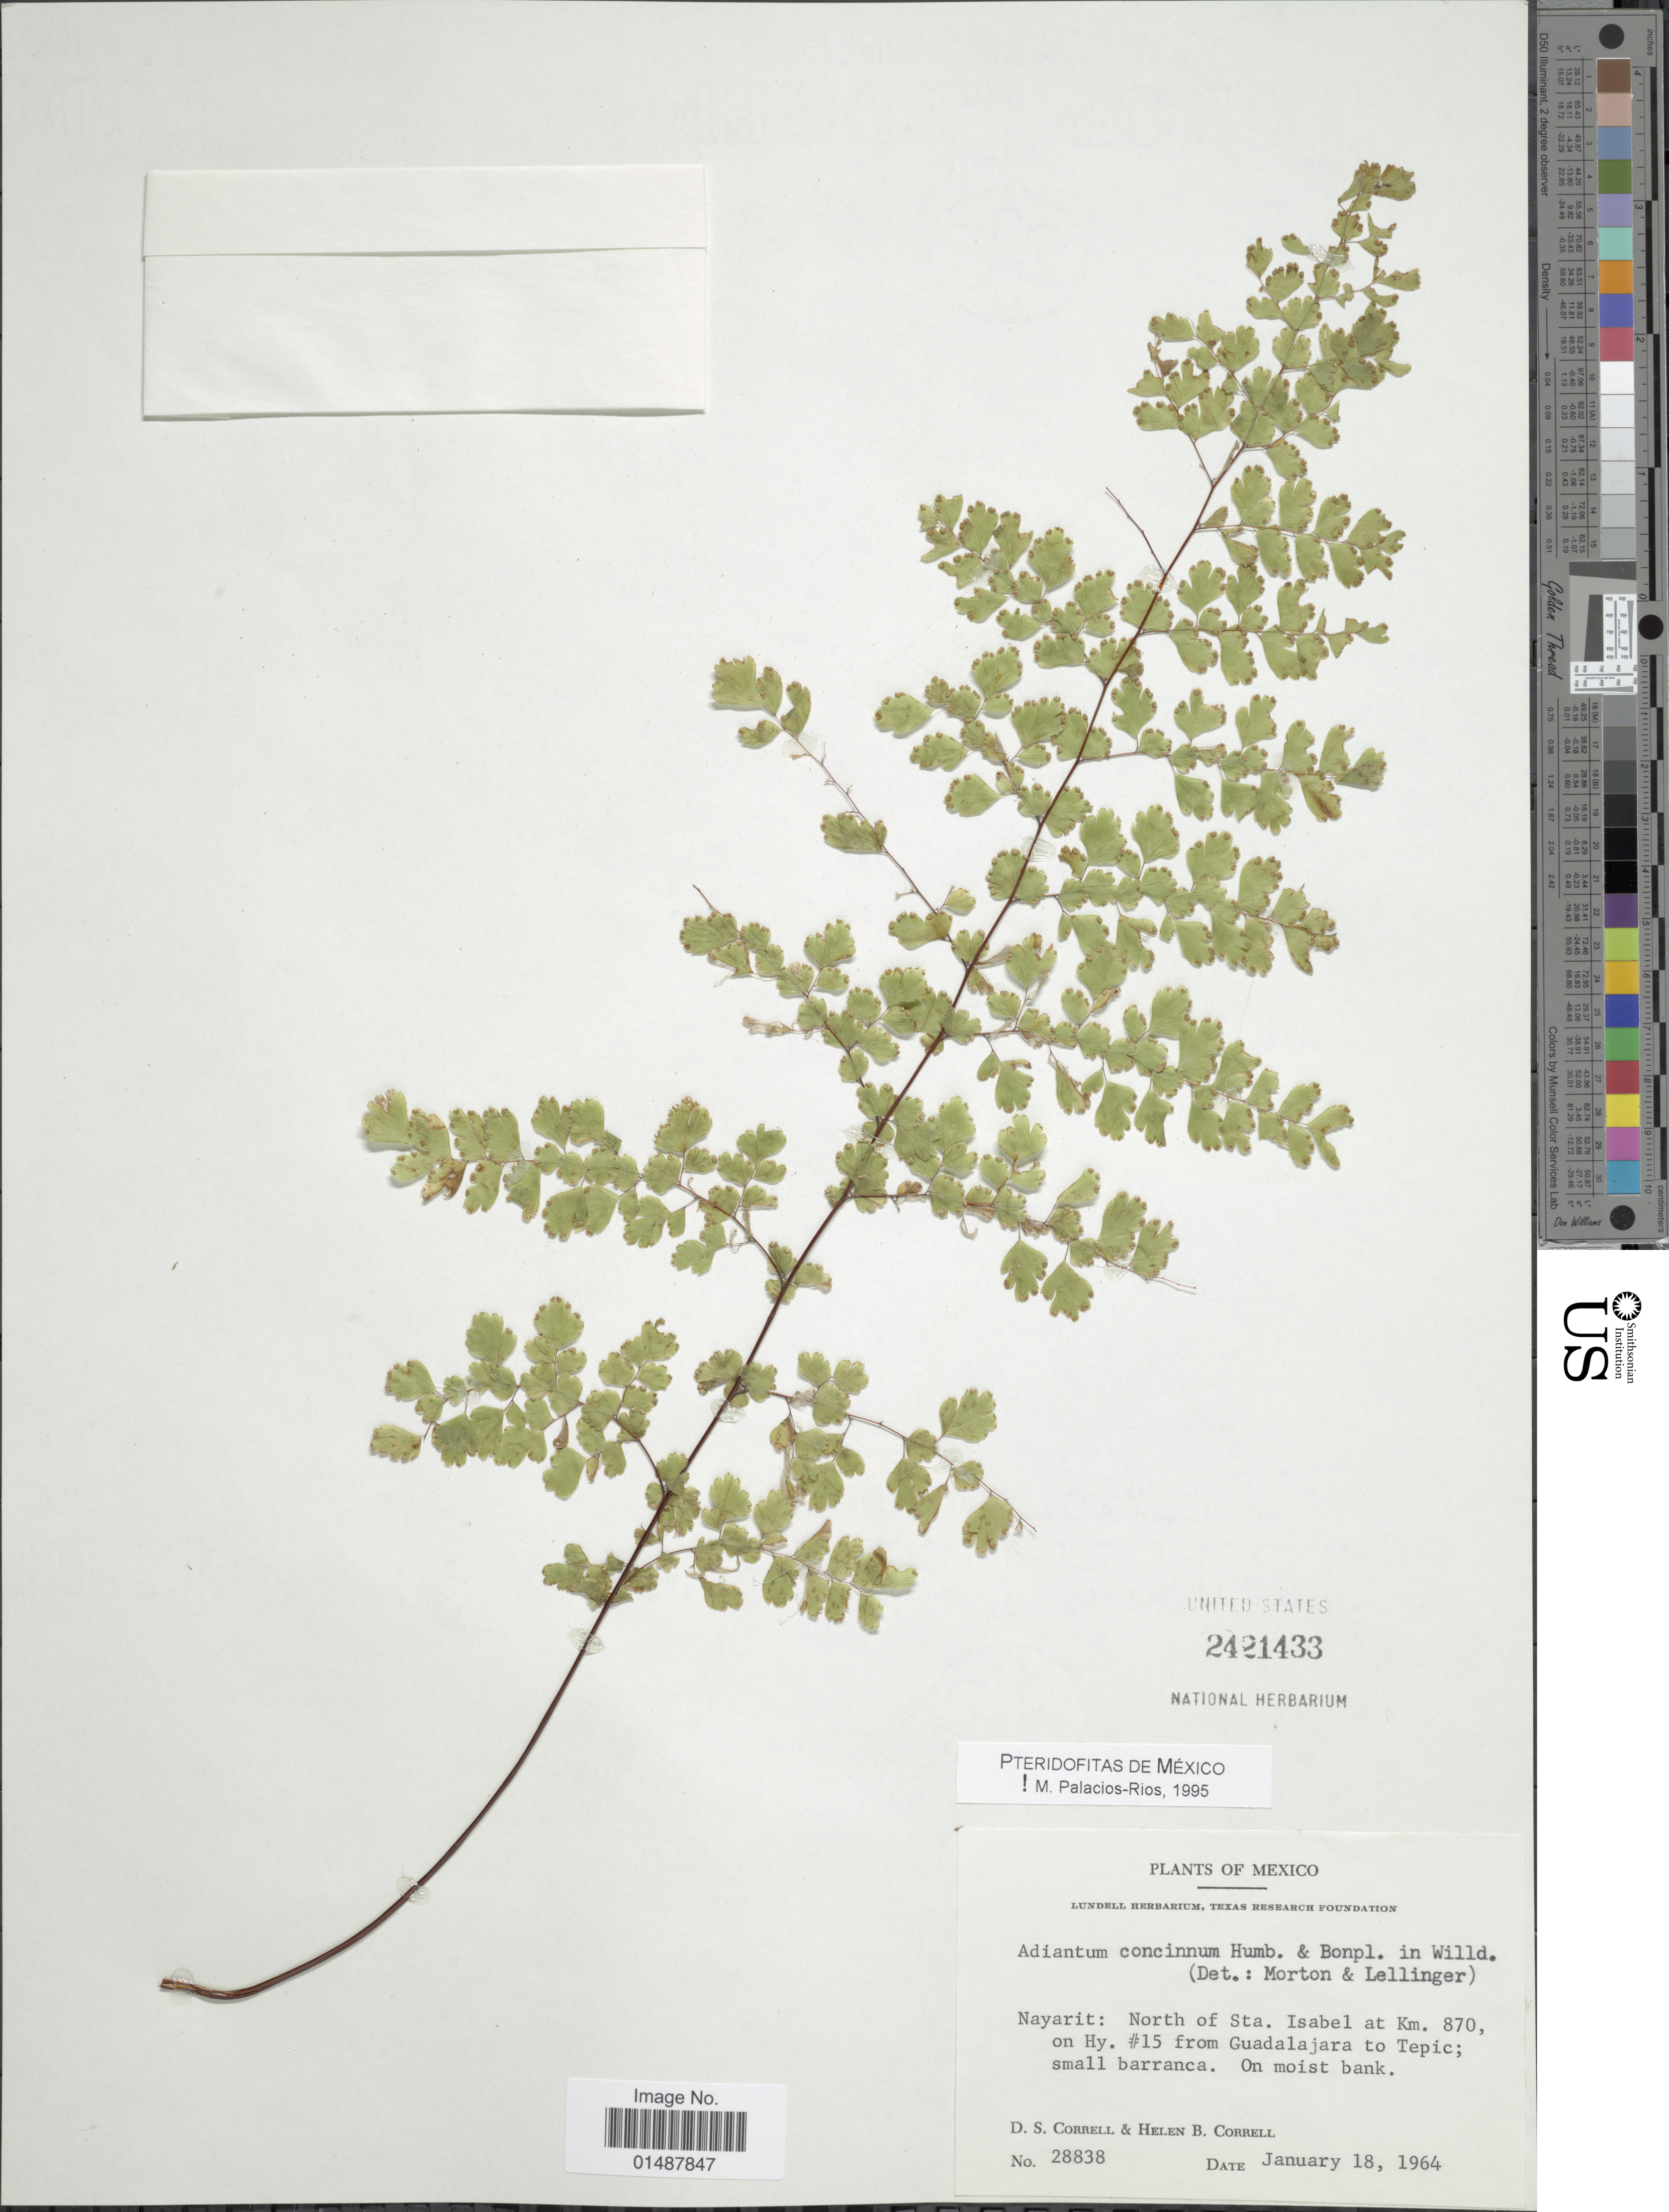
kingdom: Plantae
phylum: Tracheophyta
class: Polypodiopsida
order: Polypodiales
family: Pteridaceae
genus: Adiantum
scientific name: Adiantum concinnum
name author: Humb. & Bonpl. ex Willd.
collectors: D. S. Correll & H. Correll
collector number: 28838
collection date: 1964-01-18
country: Mexico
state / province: Nayarit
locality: North of Sta. Isabel at km. 870, on Hy. #15 from Guadalajara to Tepic; small barranca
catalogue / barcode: US 2421433